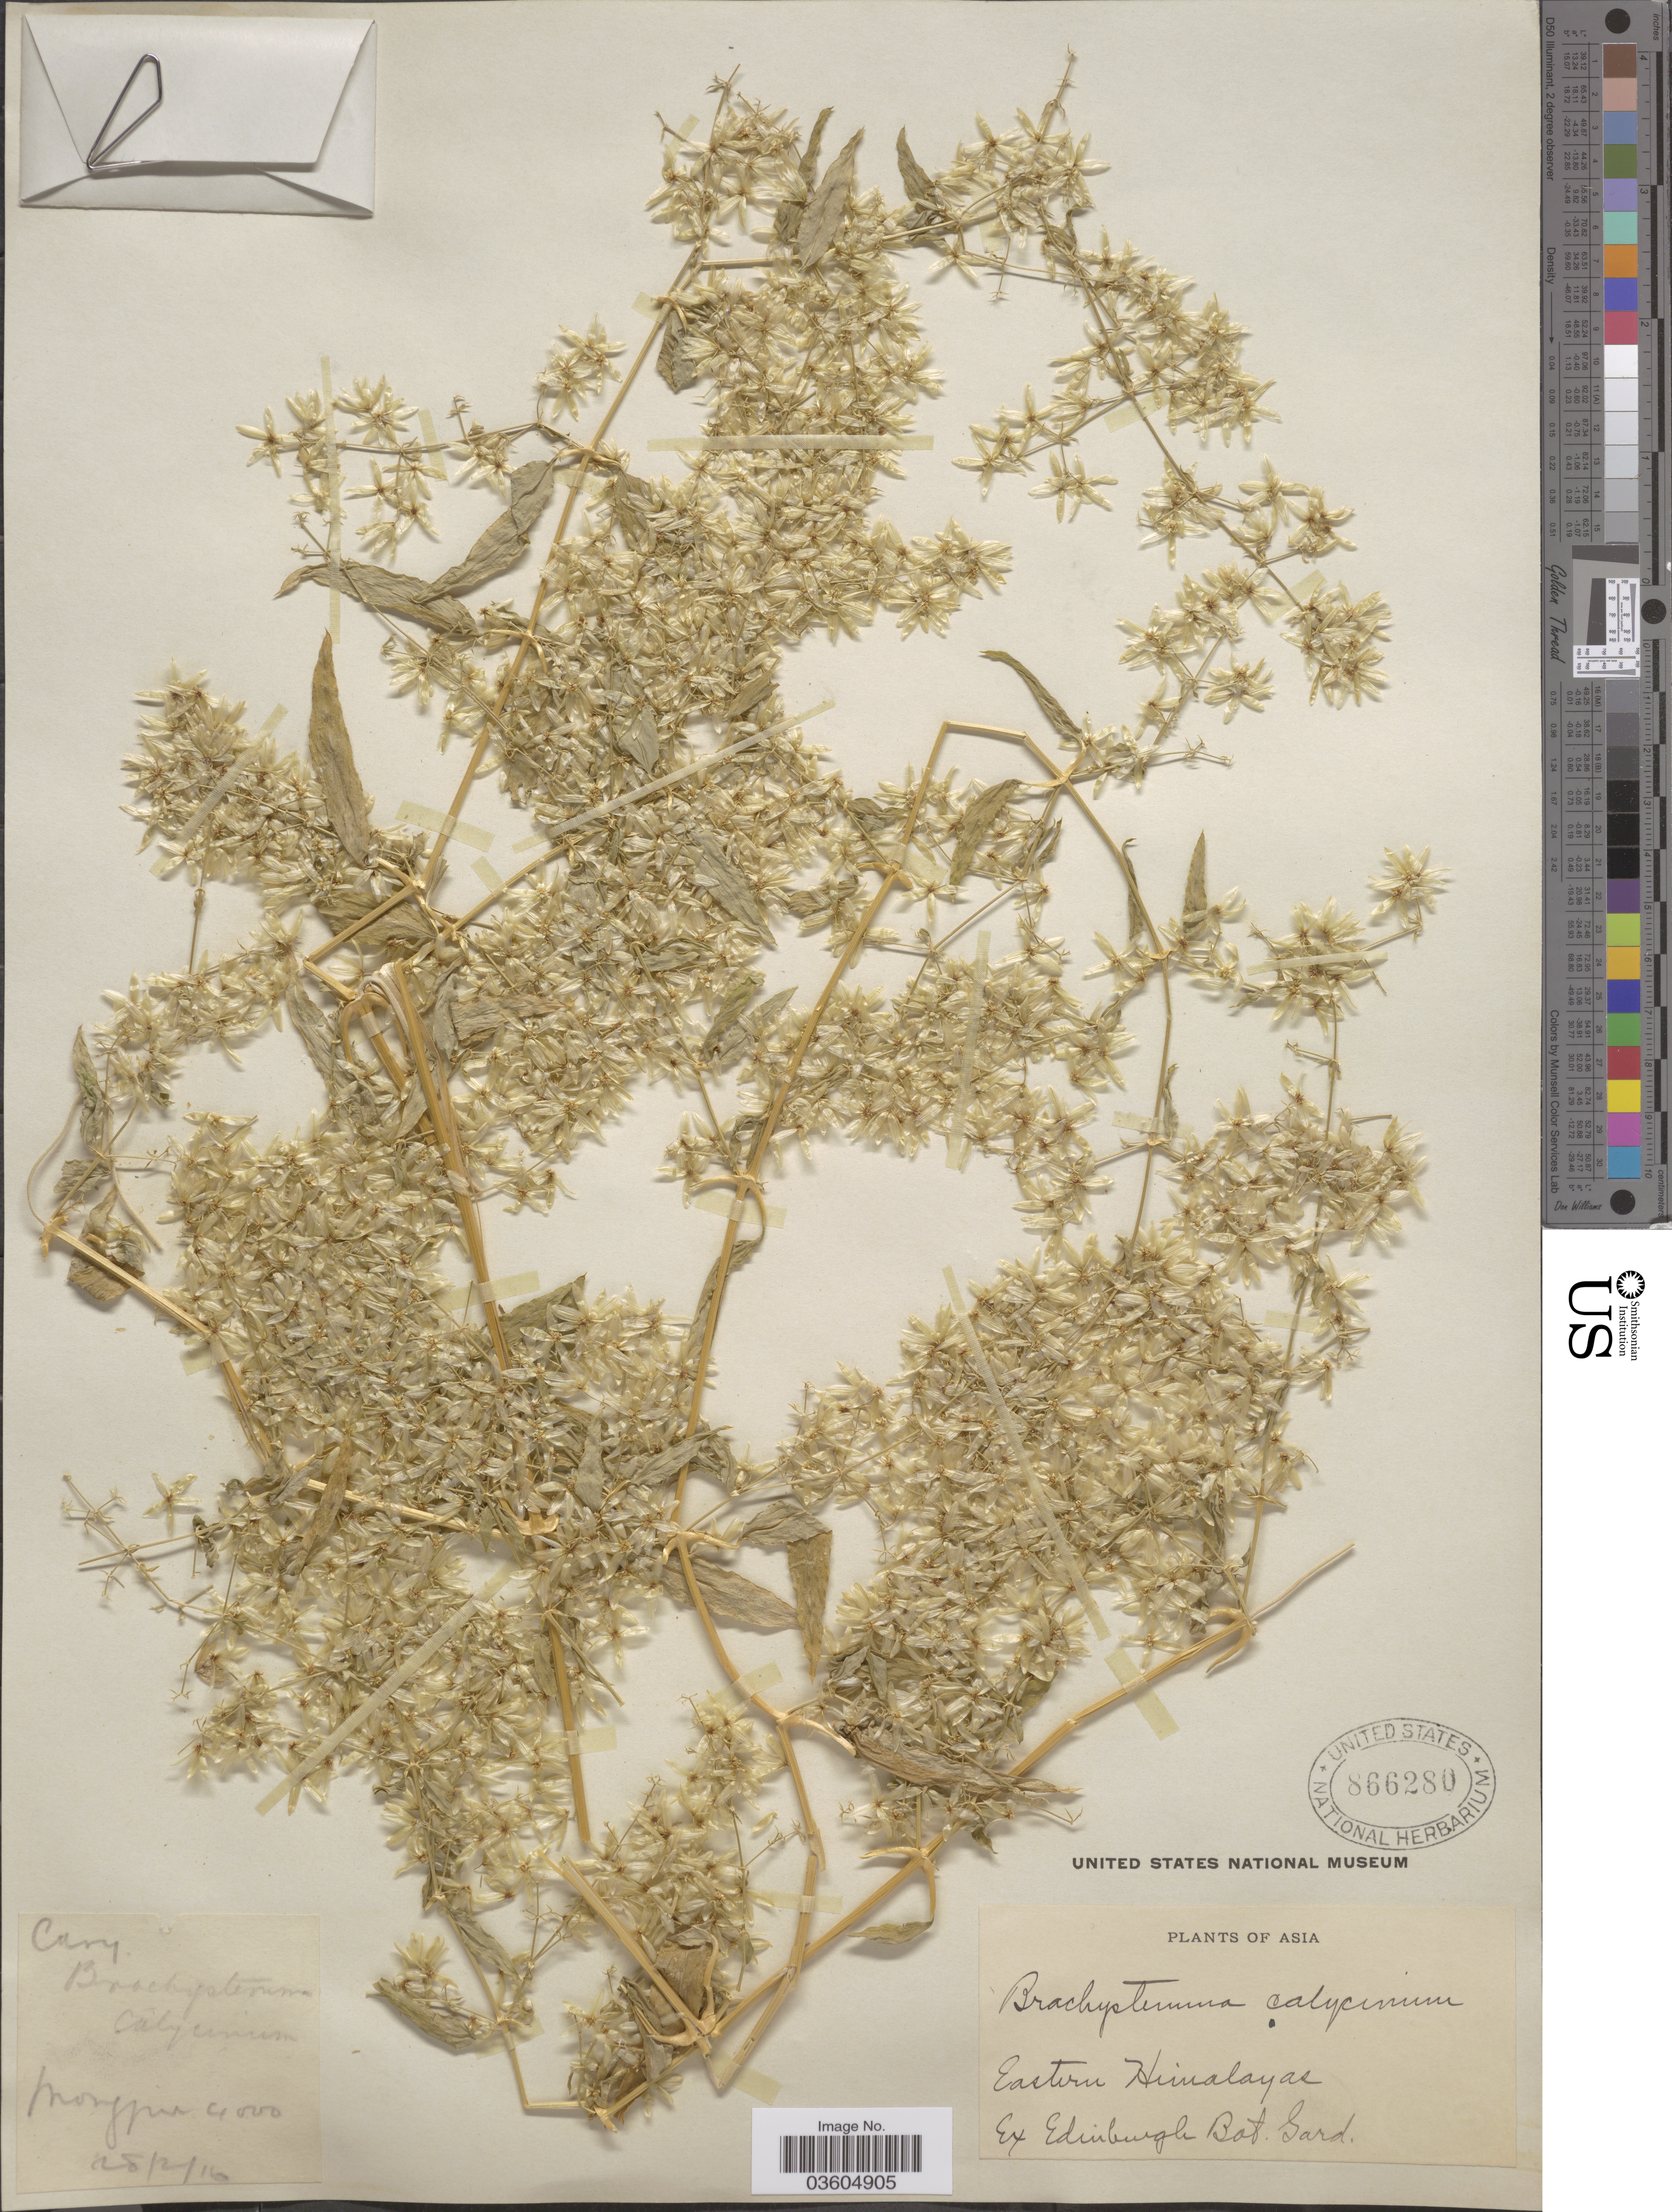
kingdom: Plantae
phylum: Tracheophyta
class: Magnoliopsida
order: Caryophyllales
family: Caryophyllaceae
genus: Brachystemma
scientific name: Brachystemma calycinum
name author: D. Don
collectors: Edinburg Bot. Gard.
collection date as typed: Transcribed d/m/y: 28/2/16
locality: Asia. Eastern Himalaya. [illegible text]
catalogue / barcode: US 866280